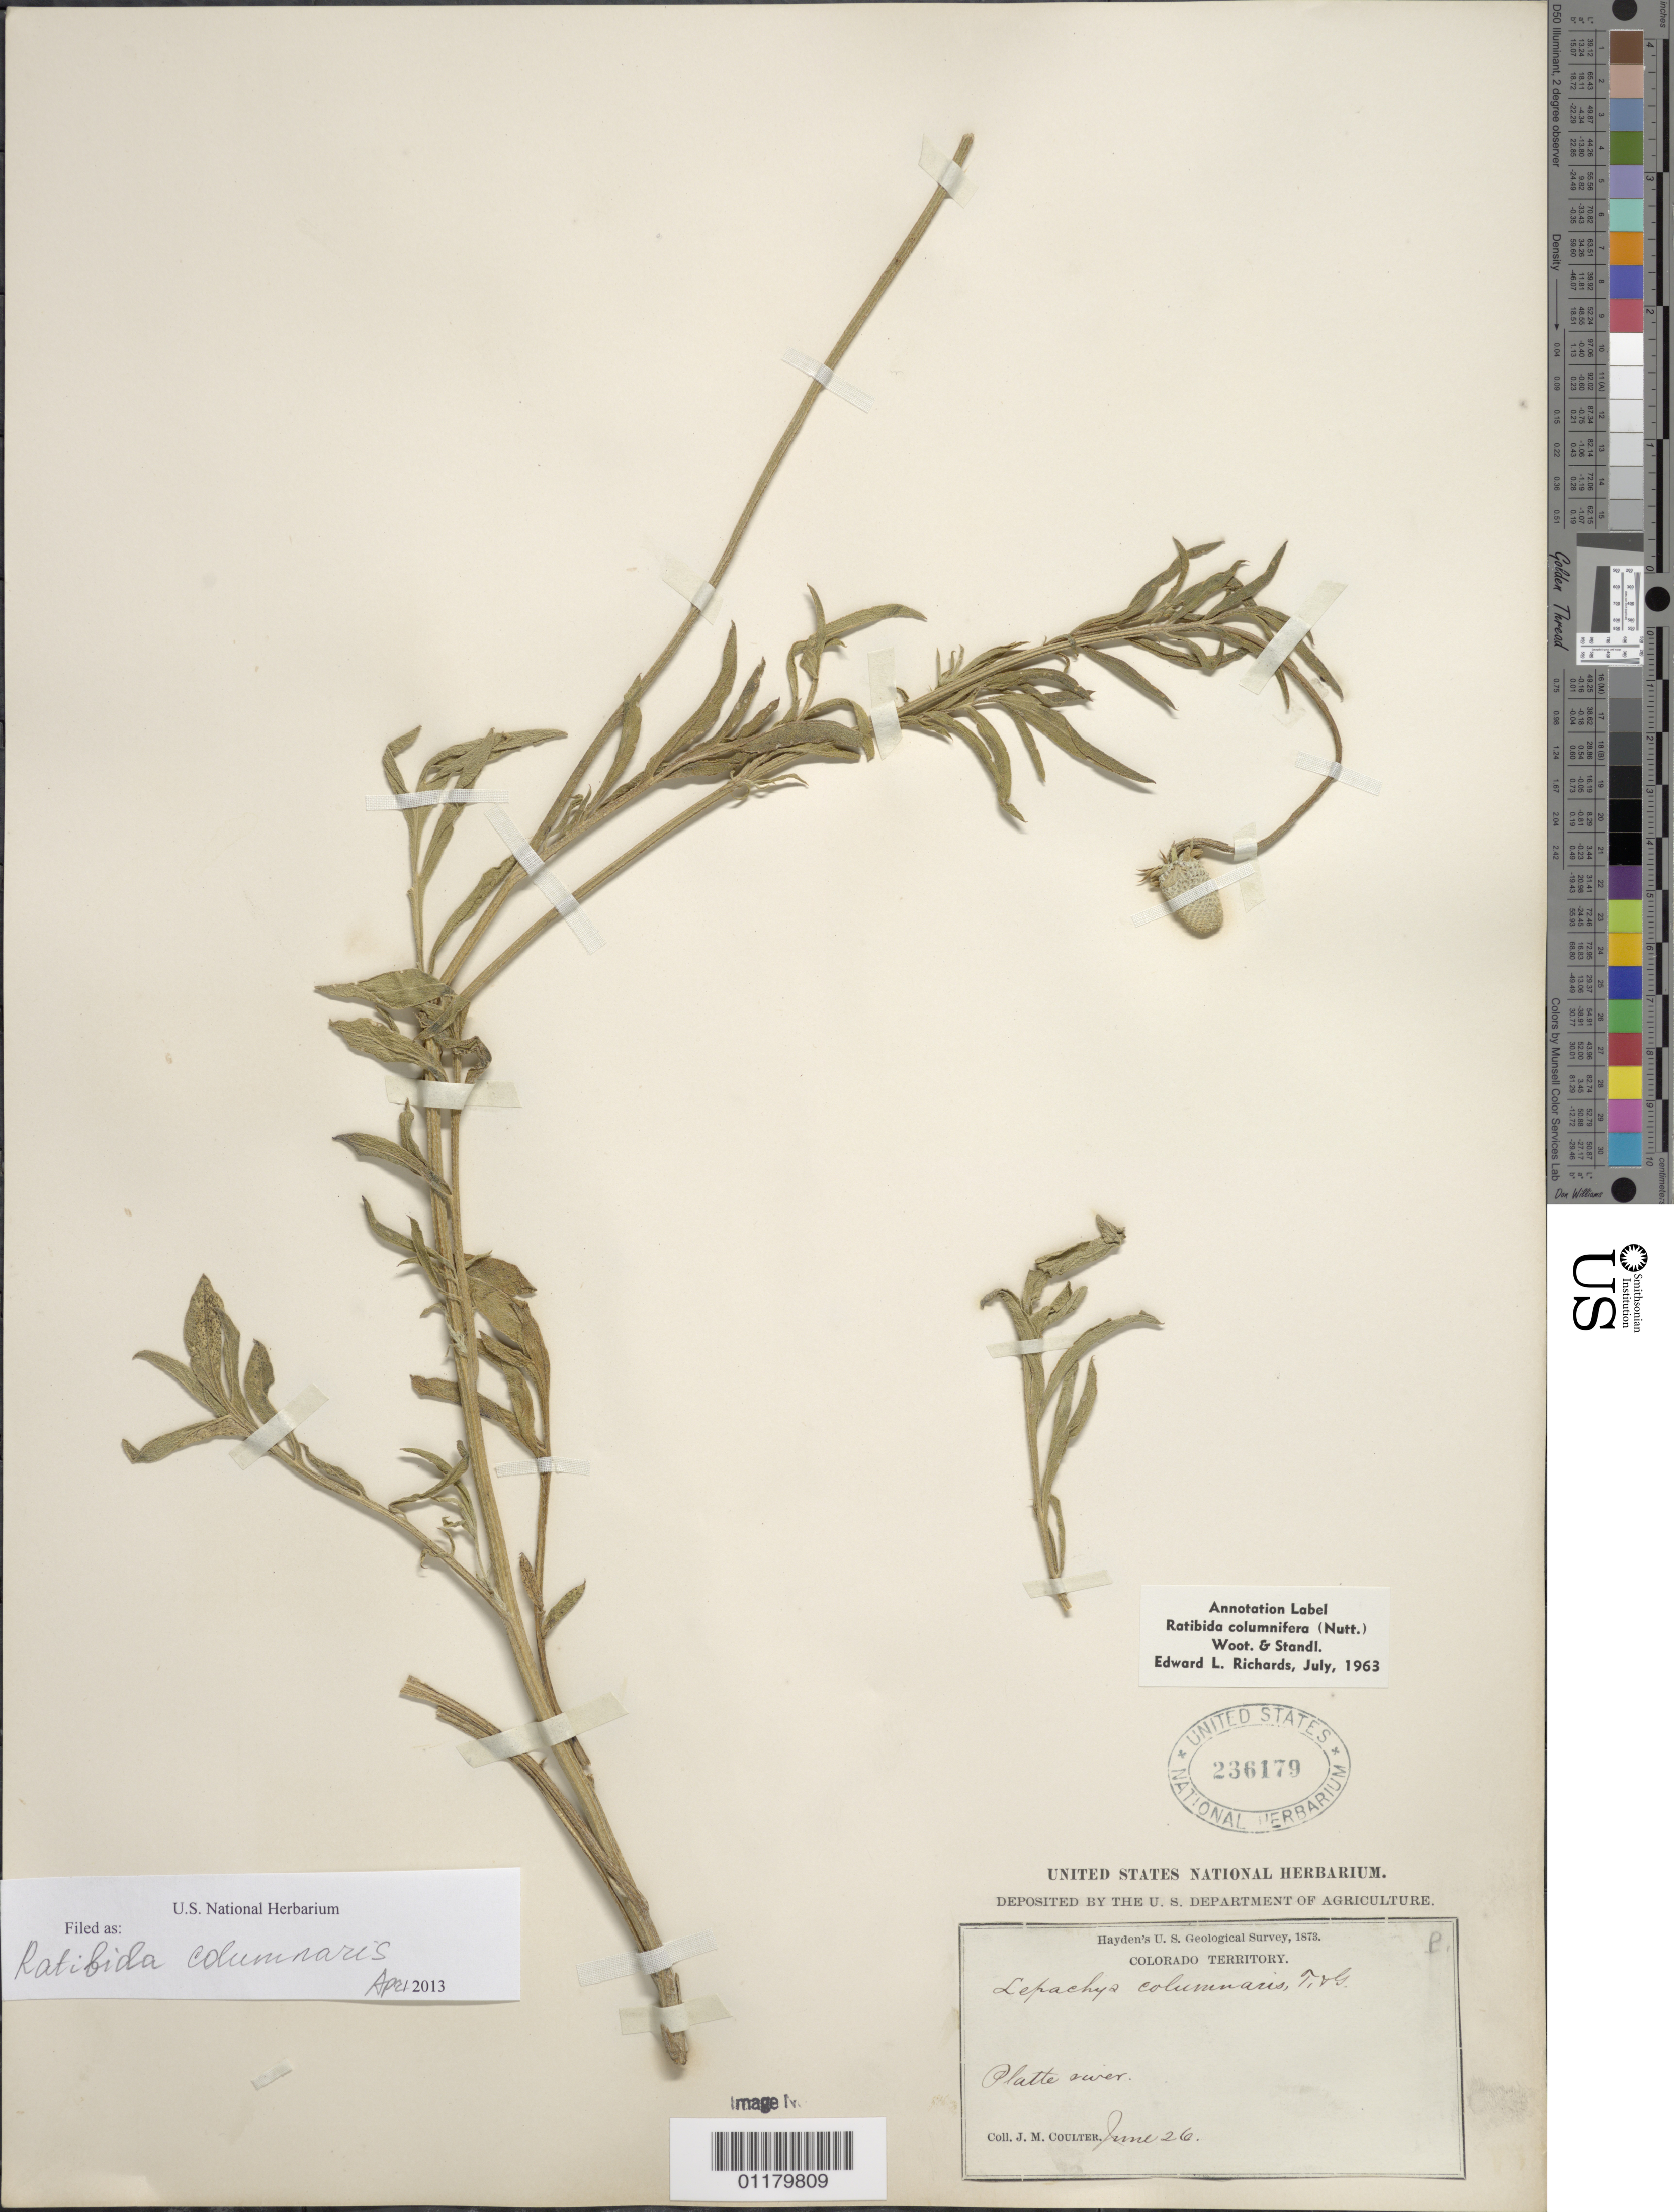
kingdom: Plantae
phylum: Tracheophyta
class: Magnoliopsida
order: Asterales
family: Asteraceae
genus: Ratibida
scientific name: Ratibida columnaris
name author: (Pursh) D. Don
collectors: J. M. Coulter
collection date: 1873-06-26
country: United States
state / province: Colorado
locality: Platte River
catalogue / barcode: US 236179